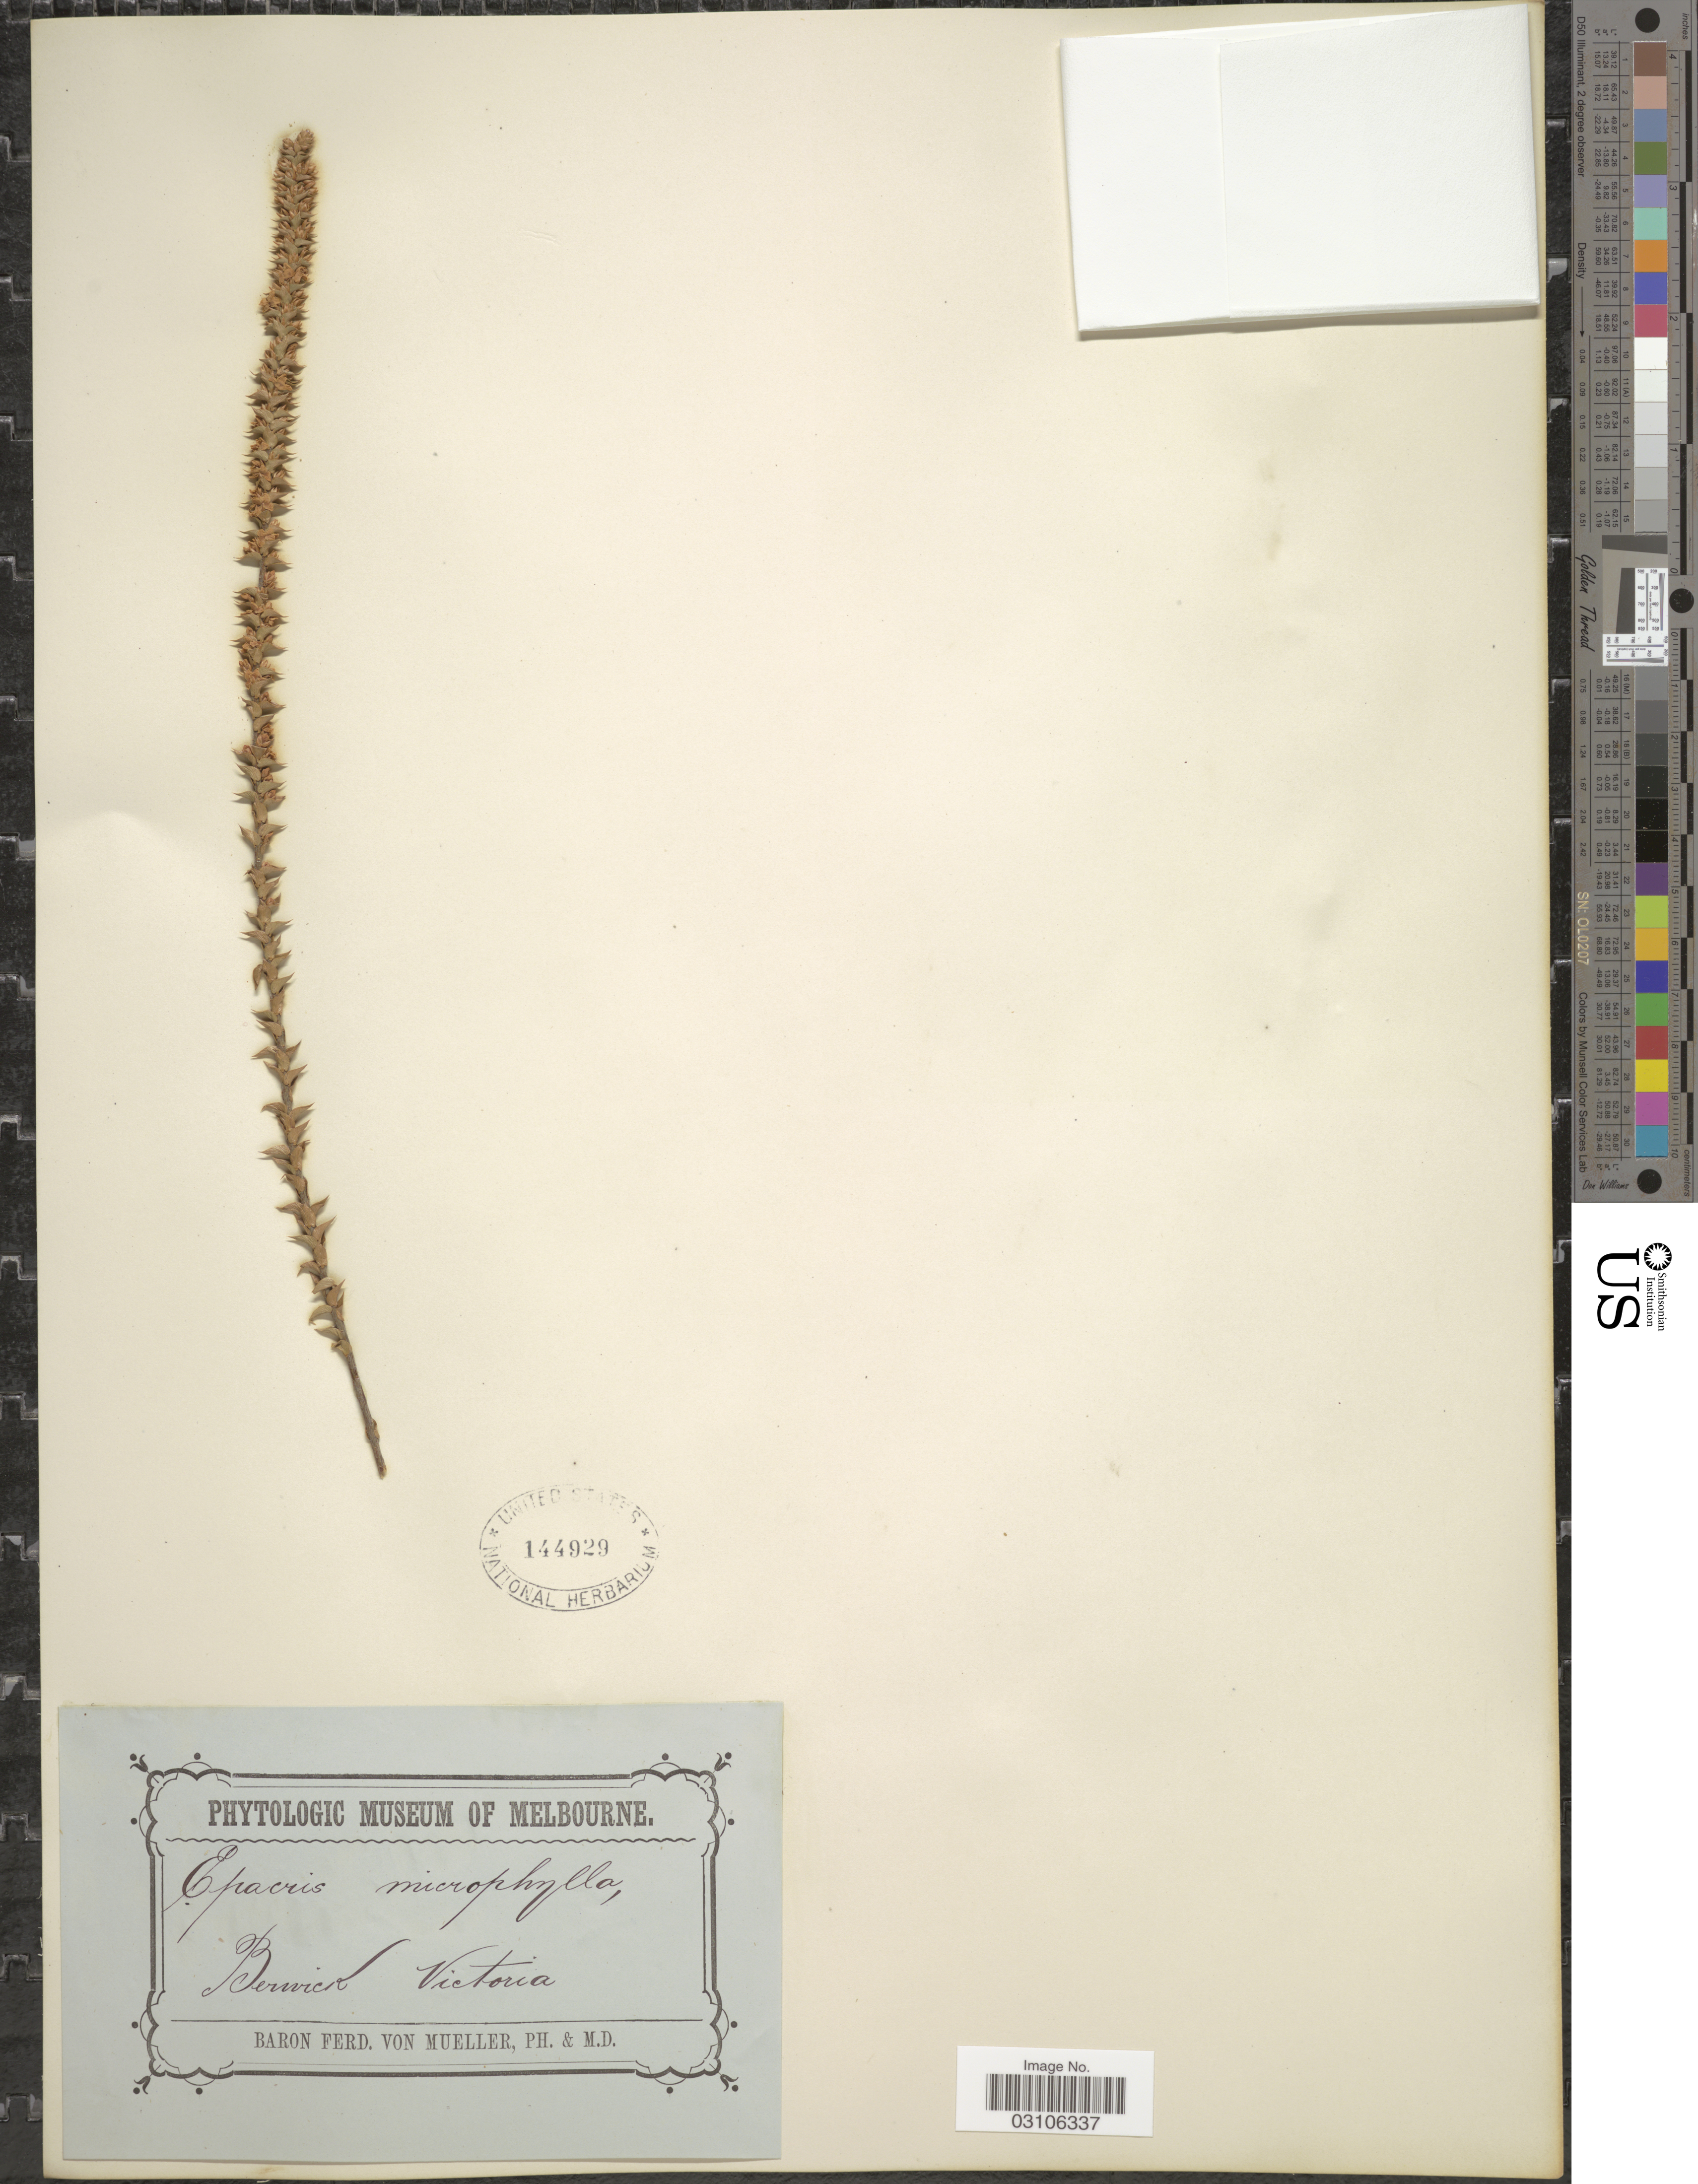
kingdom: Plantae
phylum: Tracheophyta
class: Magnoliopsida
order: Ericales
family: Ericaceae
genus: Epacris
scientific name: Epacris microphylla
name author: R. Br.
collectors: F. Mueller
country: Australia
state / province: Victoria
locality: Berwick, Victoria.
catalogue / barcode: US 144929